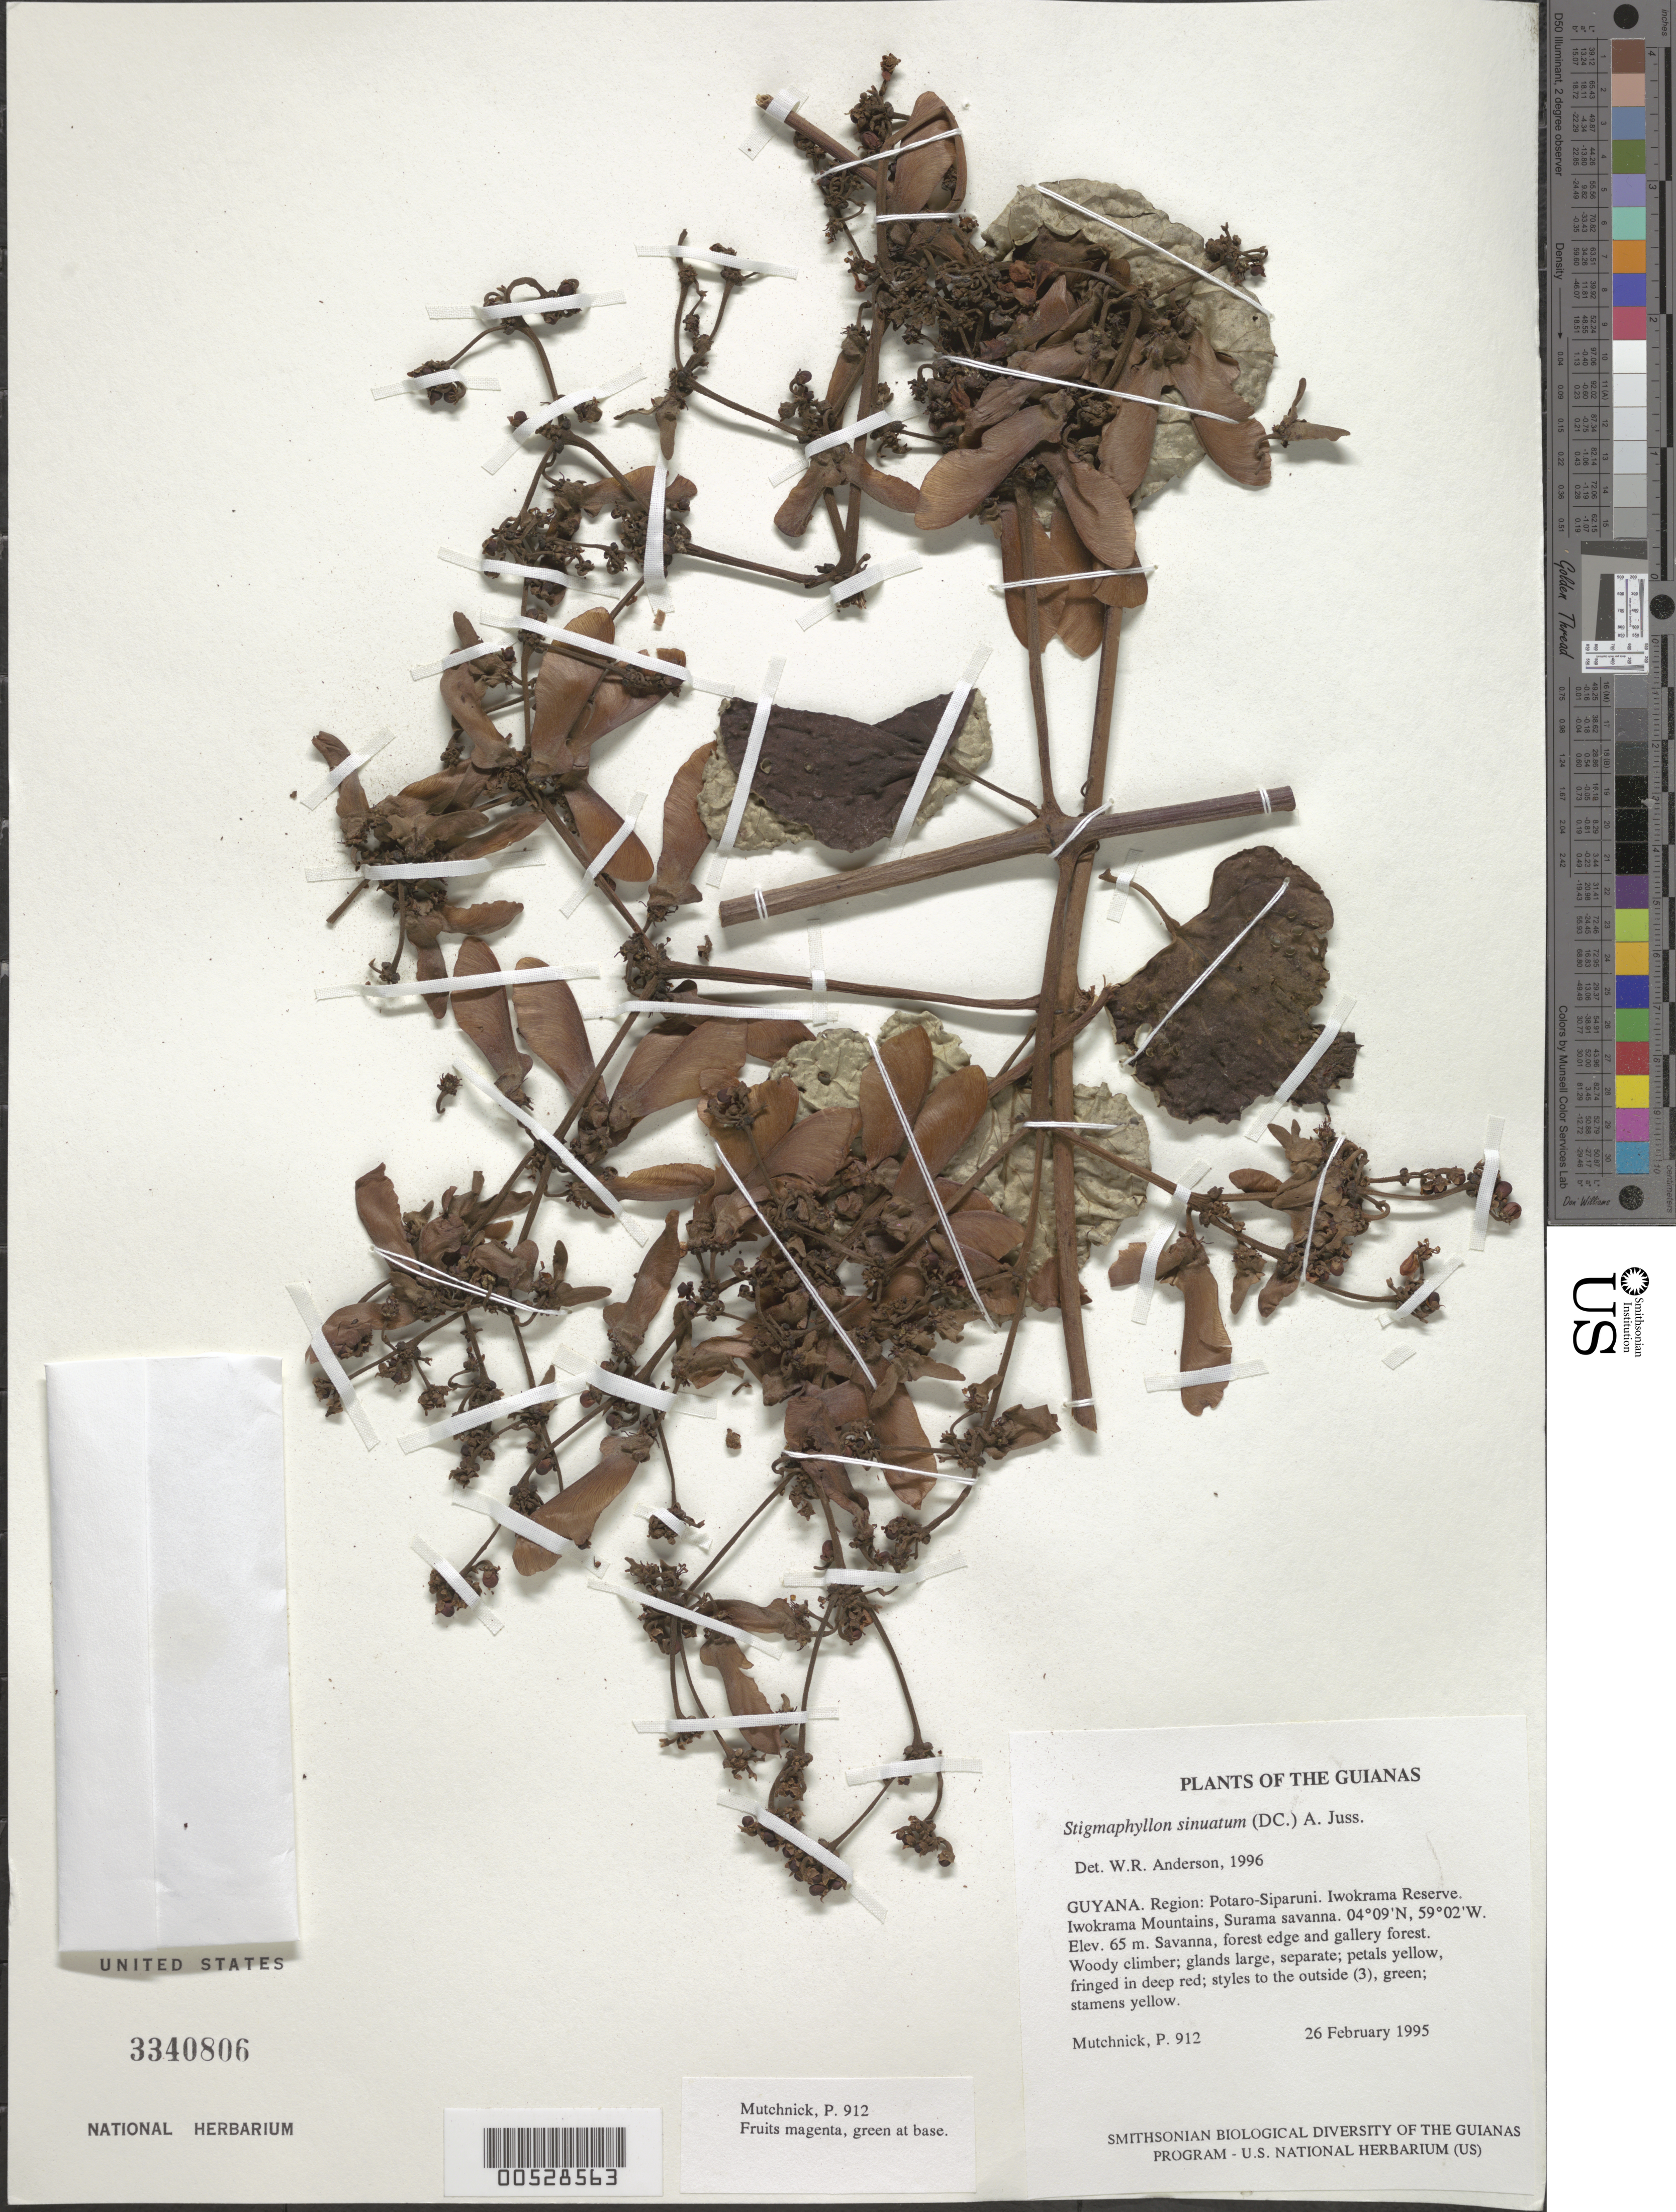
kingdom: Plantae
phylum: Tracheophyta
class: Magnoliopsida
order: Malpighiales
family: Malpighiaceae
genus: Stigmaphyllon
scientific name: Stigmaphyllon sinuatum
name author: (DC.) A. Juss.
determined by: Anderson, W. R., (MICH), University of Michigan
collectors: P. Mutchnick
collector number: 912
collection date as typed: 26 February 1995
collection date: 1995-02-26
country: Guyana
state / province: Potaro-Siparuni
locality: Iwokrama Reserve. Iwokrama Mountains, Surama savanna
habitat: Savanna, forest edge and gallery forest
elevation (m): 65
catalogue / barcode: US 3340806